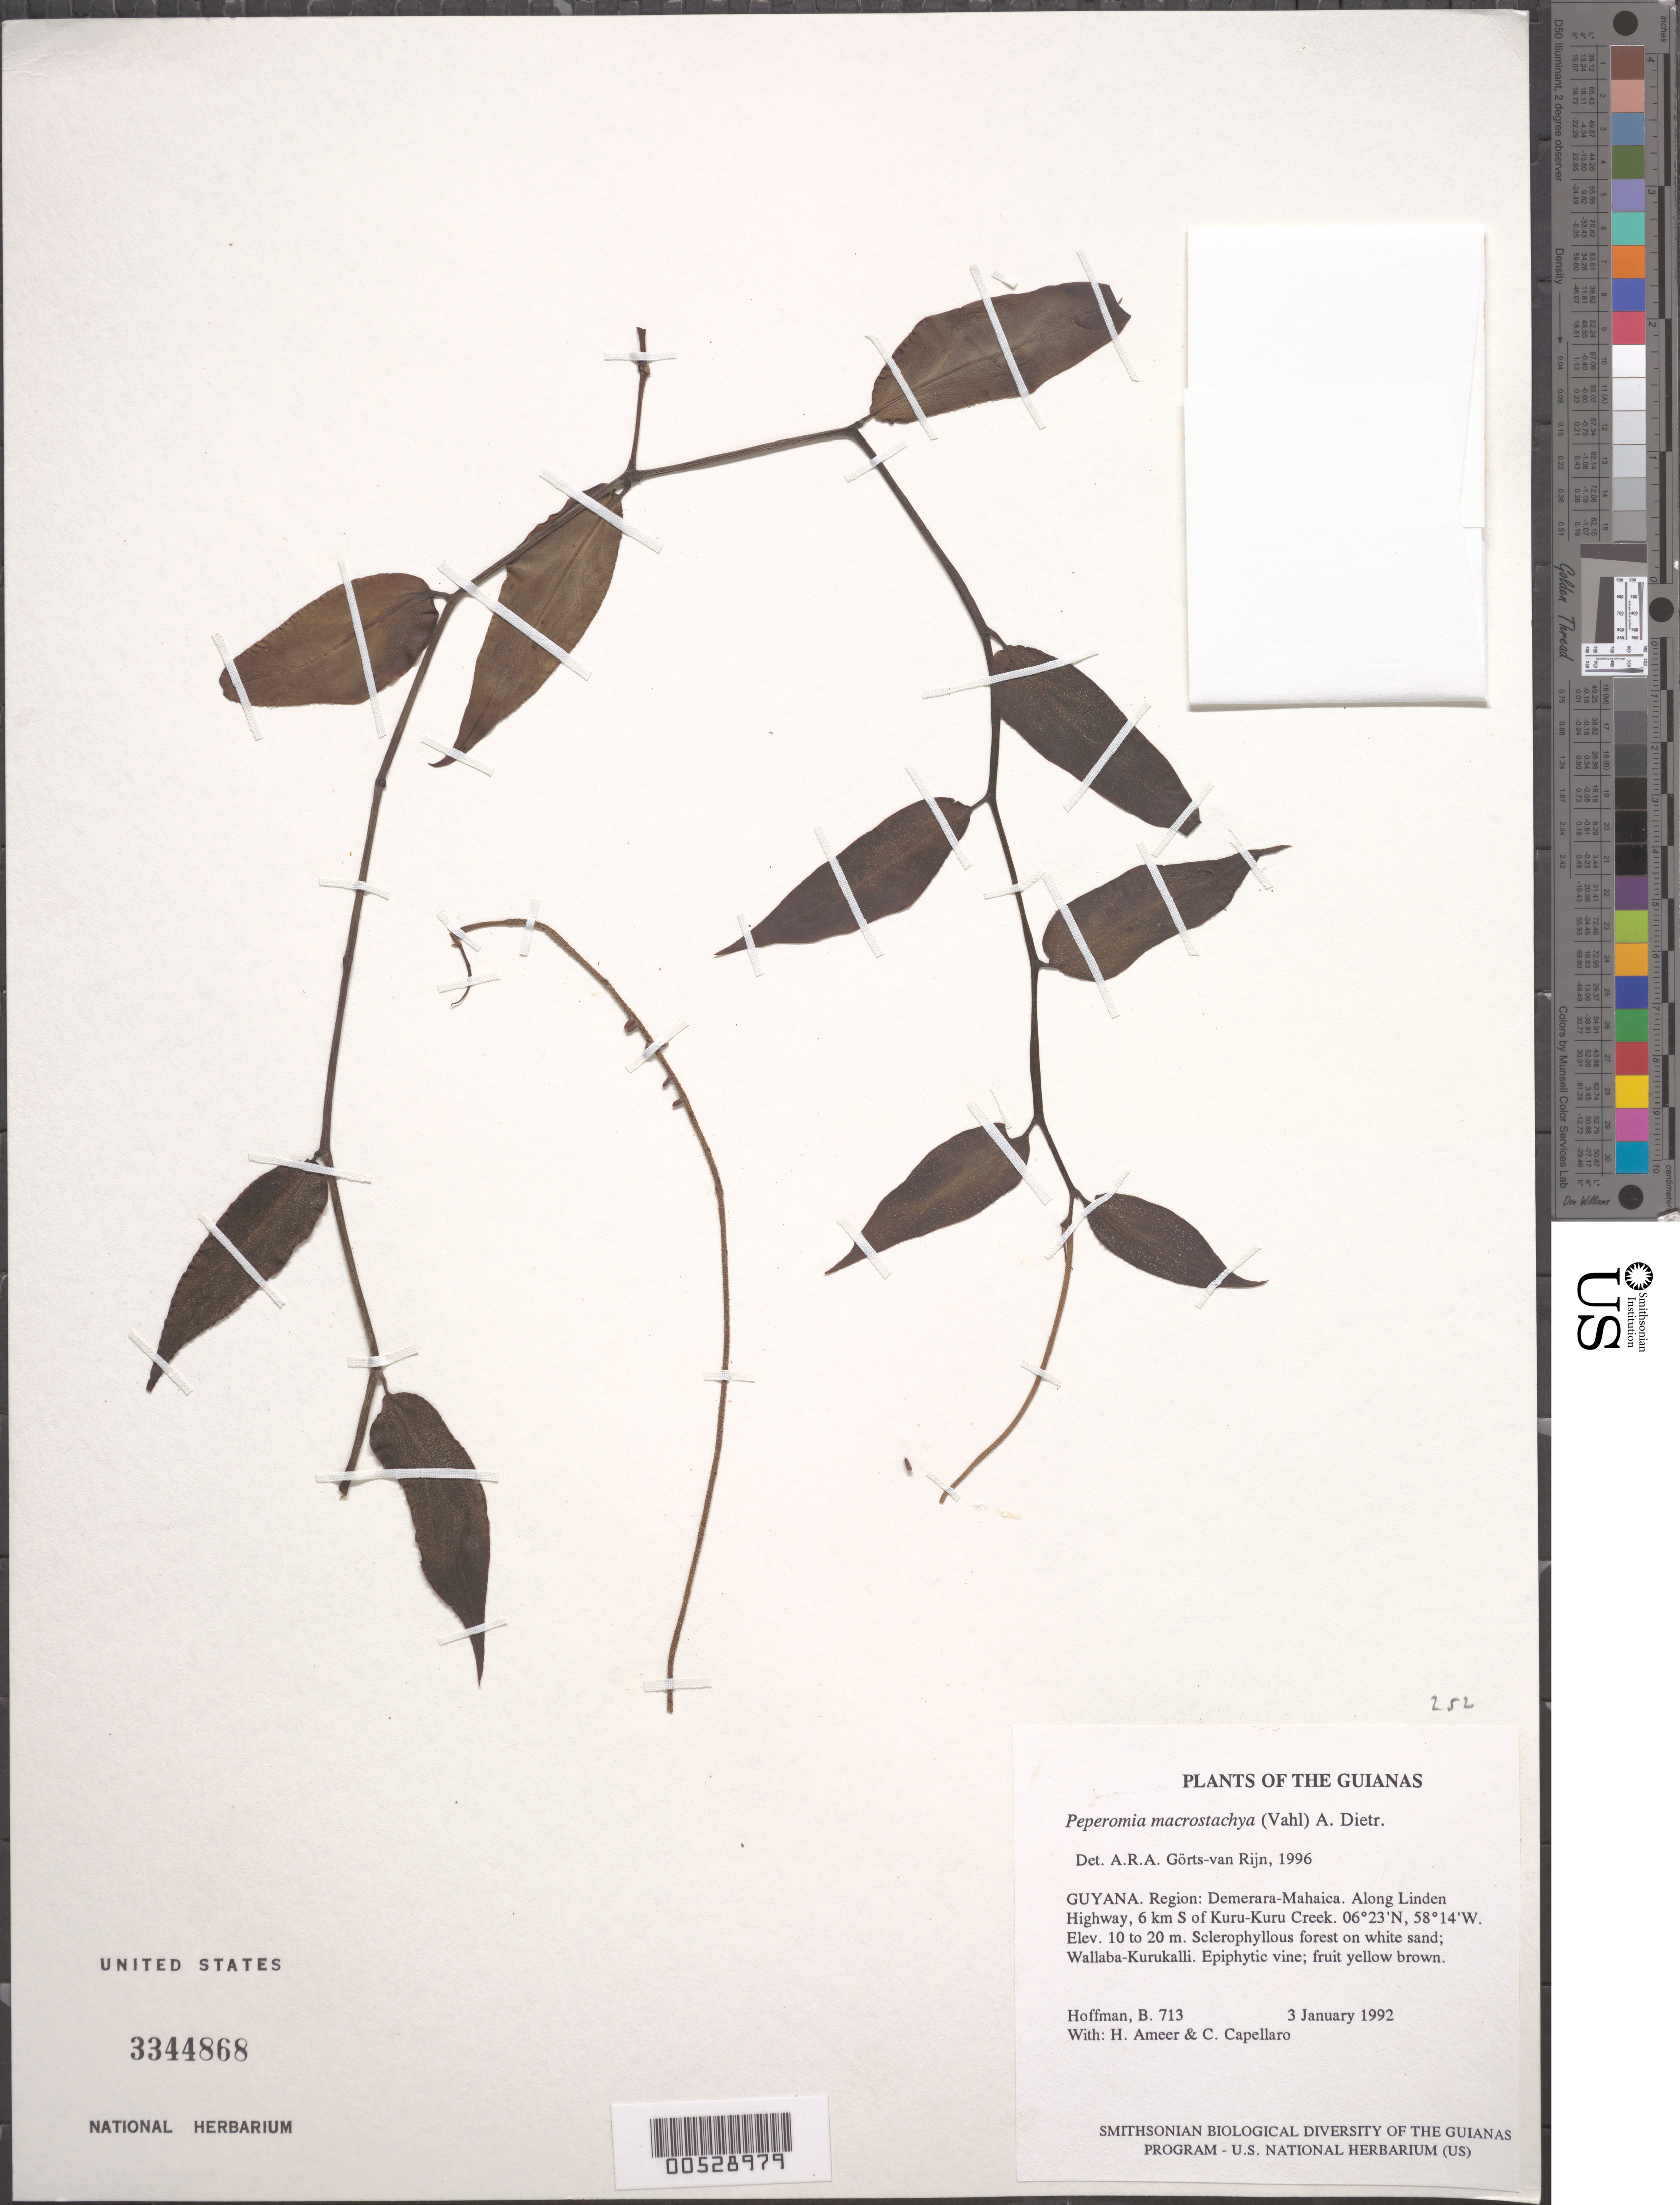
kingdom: Plantae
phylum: Tracheophyta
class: Magnoliopsida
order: Piperales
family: Piperaceae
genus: Peperomia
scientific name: Peperomia macrostachya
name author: (Vahl) A. Dietr.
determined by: Görts-van Rijn, A. R. A.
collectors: B. Hoffman, H. Ameer & C. Capellaro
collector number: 713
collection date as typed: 3 January 1992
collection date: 1992-01-03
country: Guyana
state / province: Demerara-Mahaica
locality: Along Linden Highway, 6 km S of Kuru-Kuru Creek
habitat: Sclerophyllous forest on white sand; Wallaba-Kurukalli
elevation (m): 10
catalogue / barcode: US 3344868